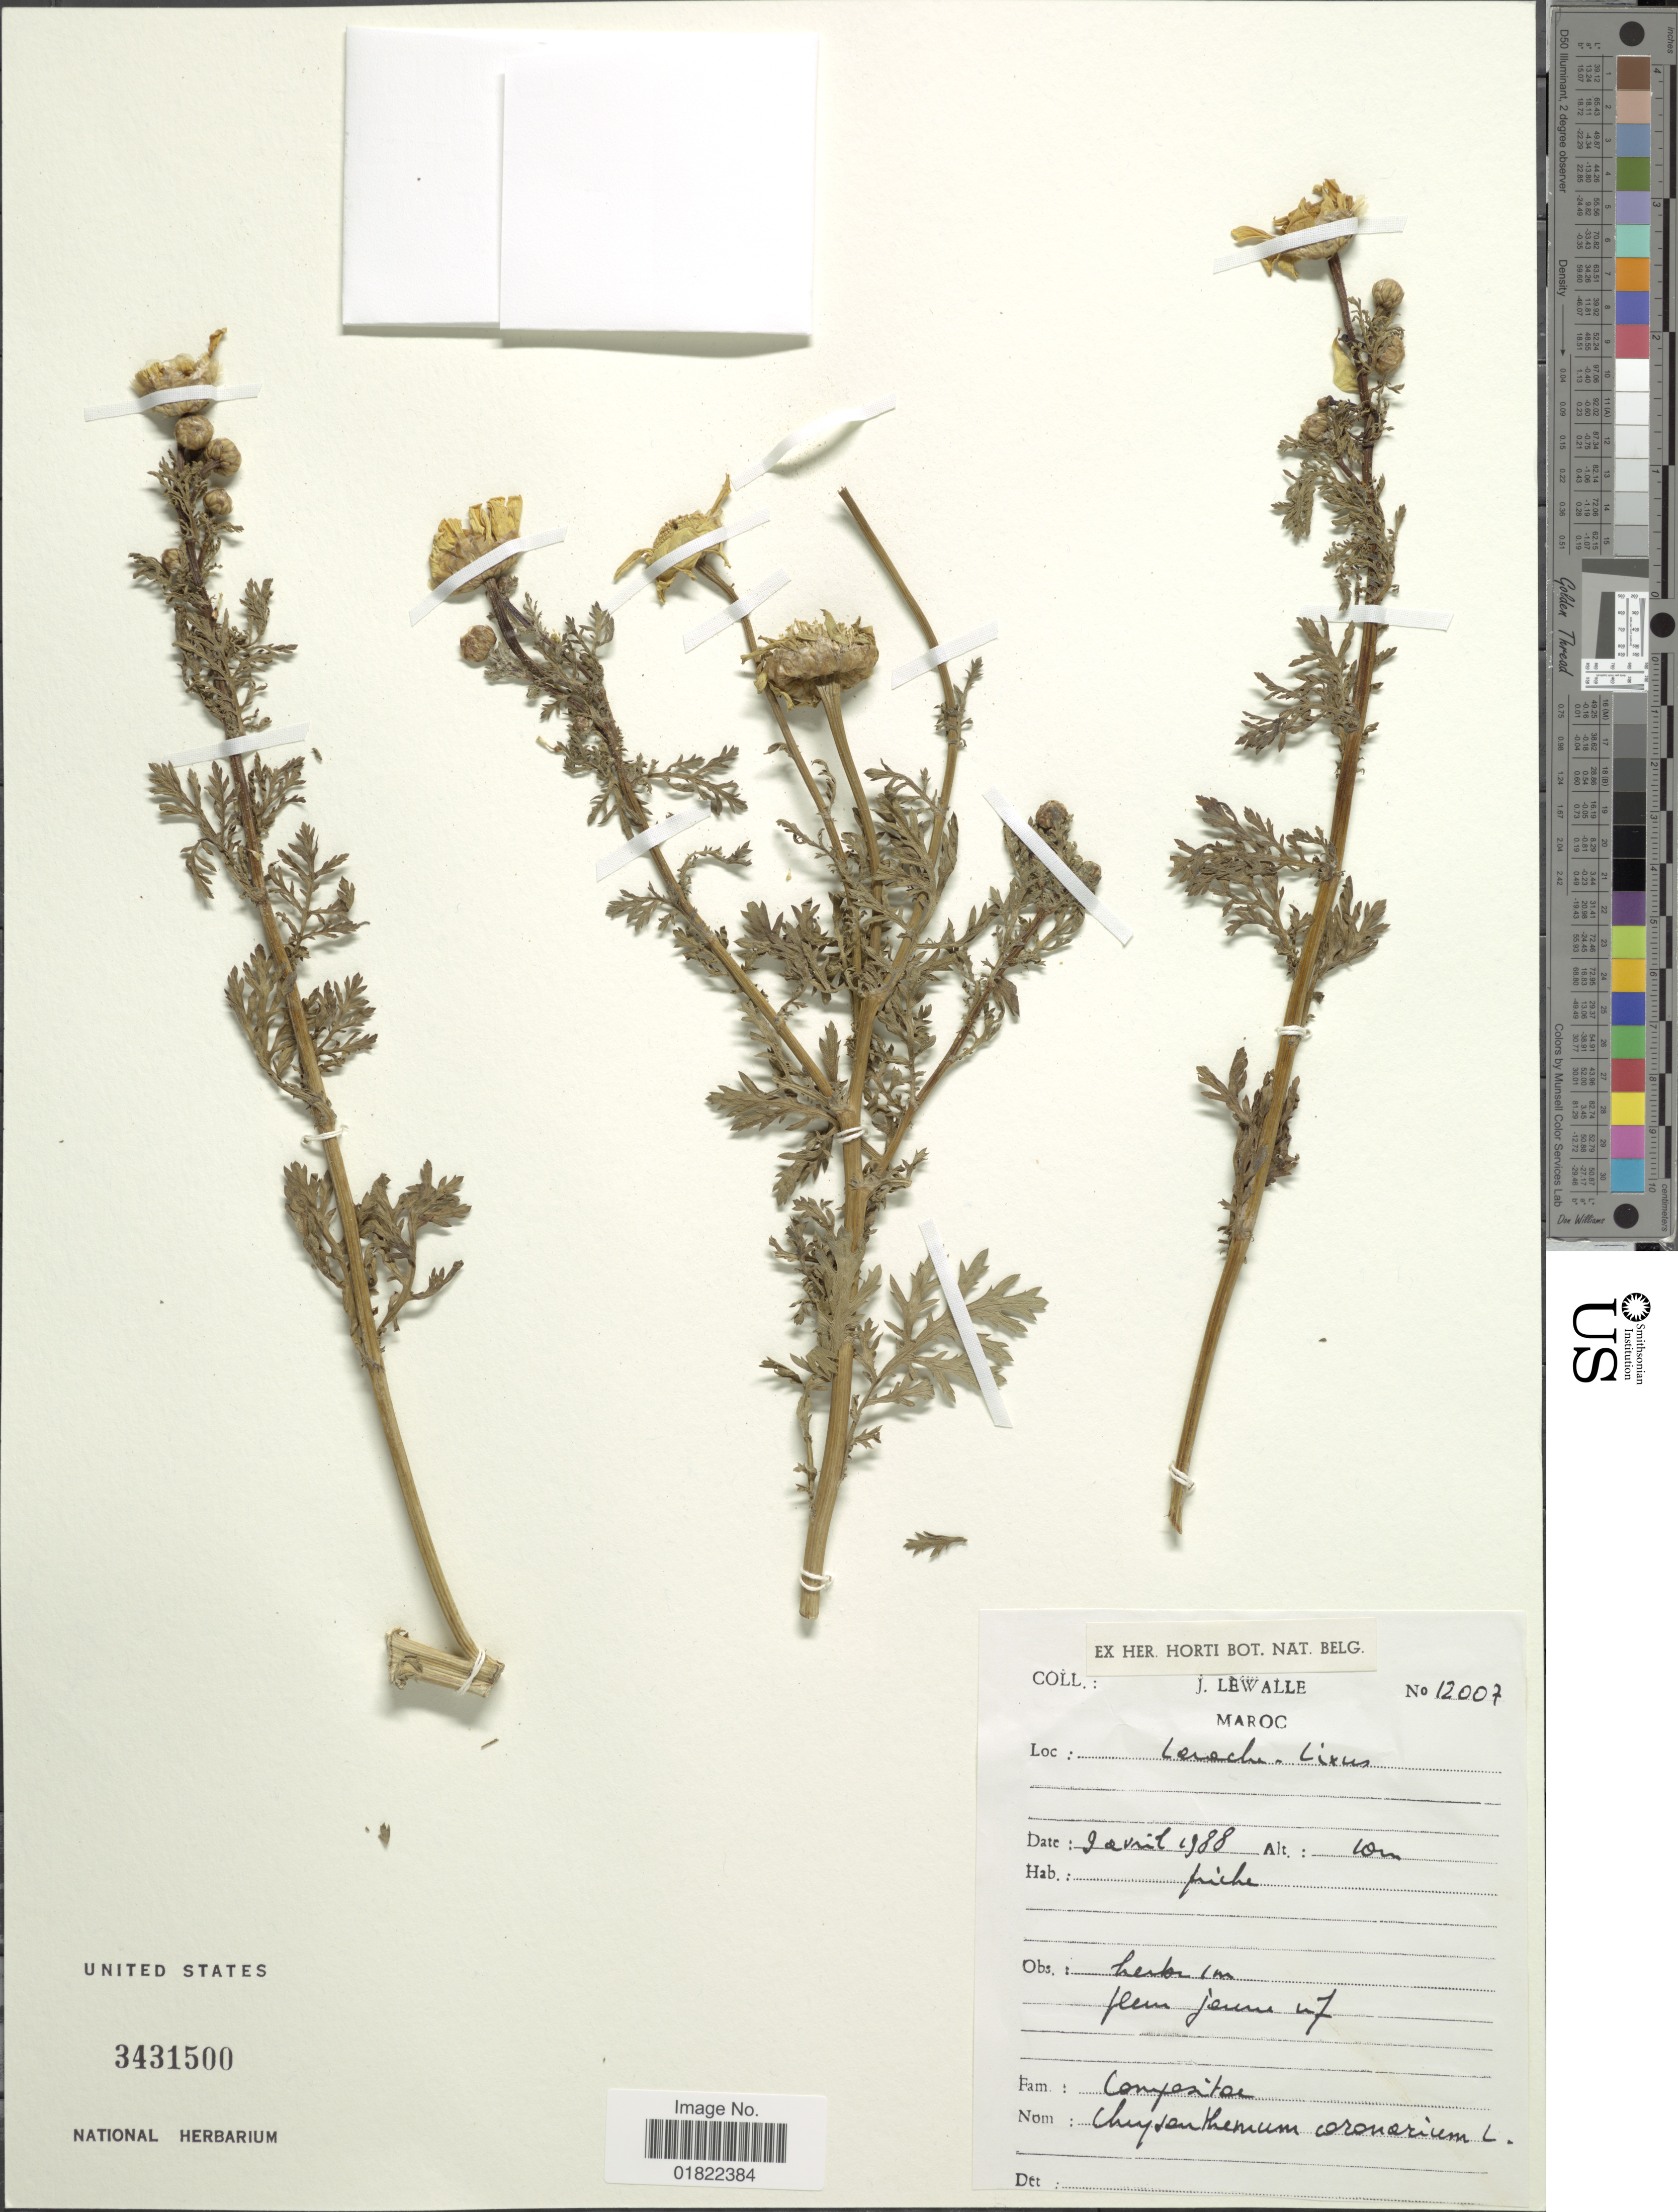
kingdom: Plantae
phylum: Tracheophyta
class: Magnoliopsida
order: Asterales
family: Asteraceae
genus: Chrysanthemum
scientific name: Chrysanthemum coronarium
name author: L.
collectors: J. Lewalle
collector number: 12007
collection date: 1988-04-09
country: Morocco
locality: Maroc. Lerechu-Lixus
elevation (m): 10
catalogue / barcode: US 3431500